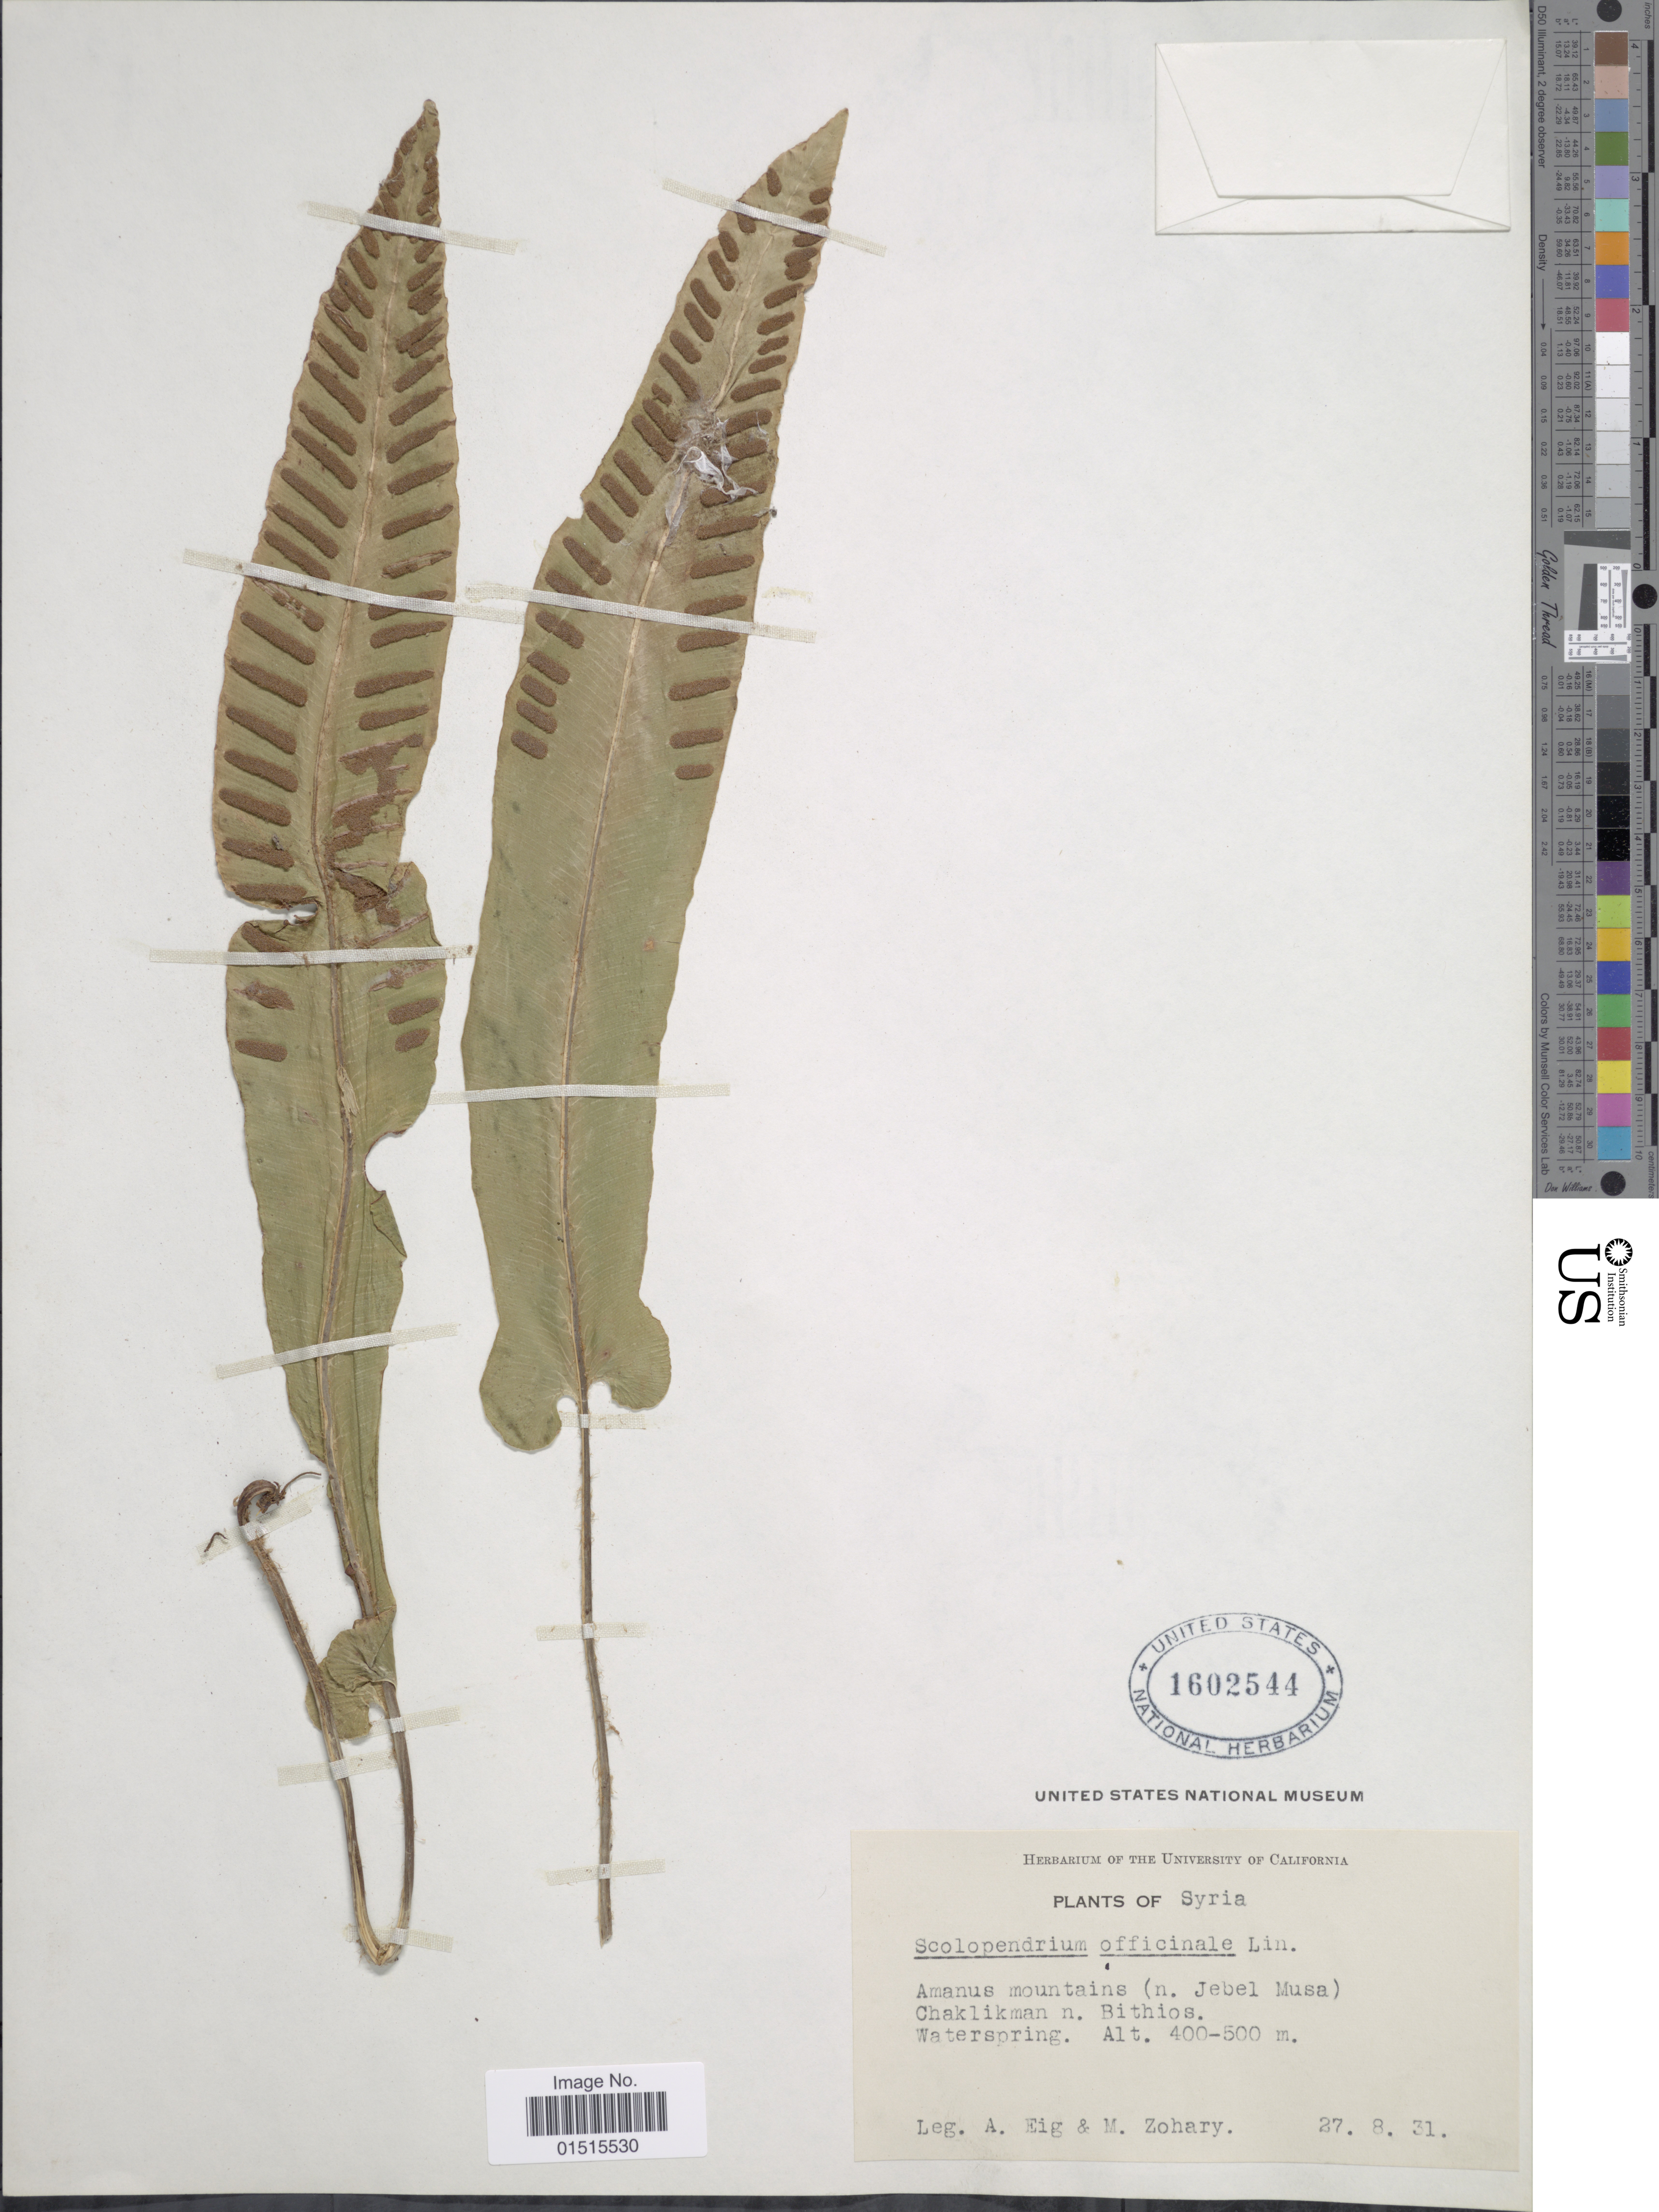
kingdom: Plantae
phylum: Tracheophyta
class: Polypodiopsida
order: Polypodiales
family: Aspleniaceae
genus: Asplenium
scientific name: Asplenium scolopendrium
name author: Sm.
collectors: A. Eig & M. Zohary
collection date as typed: Transcribed d/m/y: 27/8/31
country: Syria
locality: Amanus mountains (n. Jebel Musa) Chaklikman n. Bithios. Waterspring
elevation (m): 400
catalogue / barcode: US 1602544